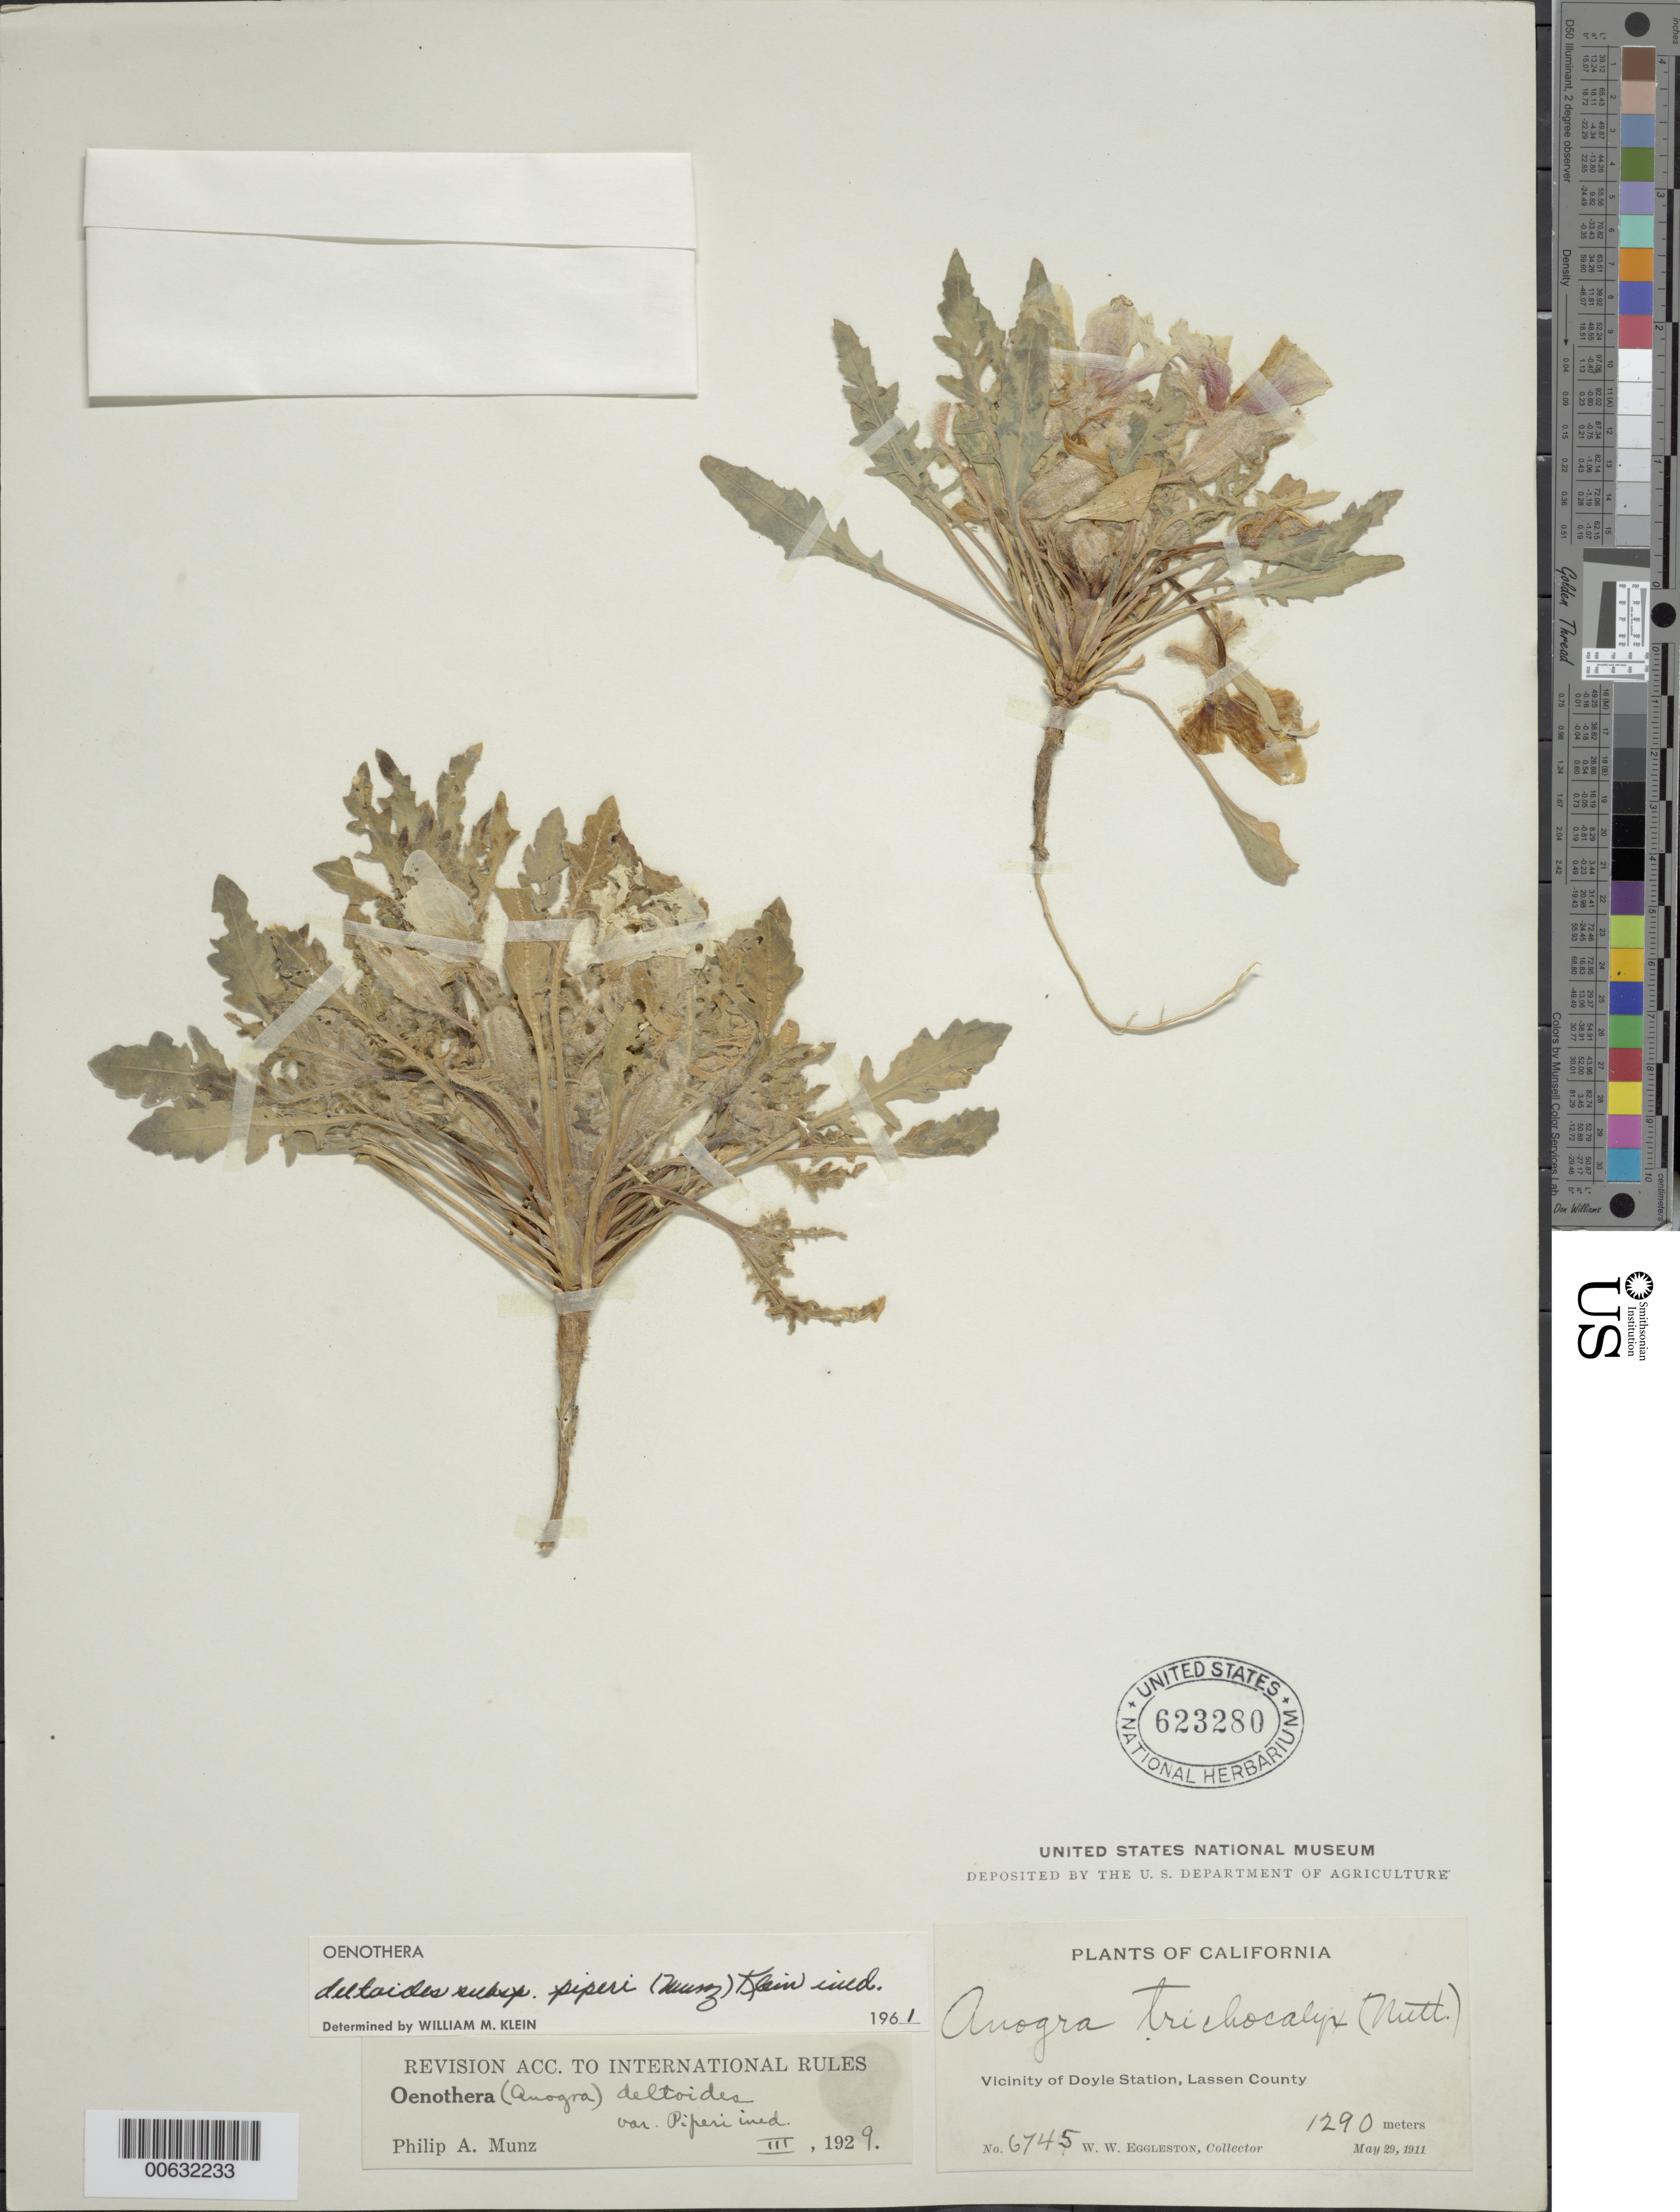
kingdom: Plantae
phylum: Tracheophyta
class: Magnoliopsida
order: Myrtales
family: Onagraceae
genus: Oenothera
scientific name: Oenothera deltoides subsp. piperi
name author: (Munz) W.M. Klein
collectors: W. W. Eggleston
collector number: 6745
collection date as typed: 29 May 1911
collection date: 1911-05-29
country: United States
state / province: California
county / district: Lassen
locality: Doyle Station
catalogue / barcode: US 623280